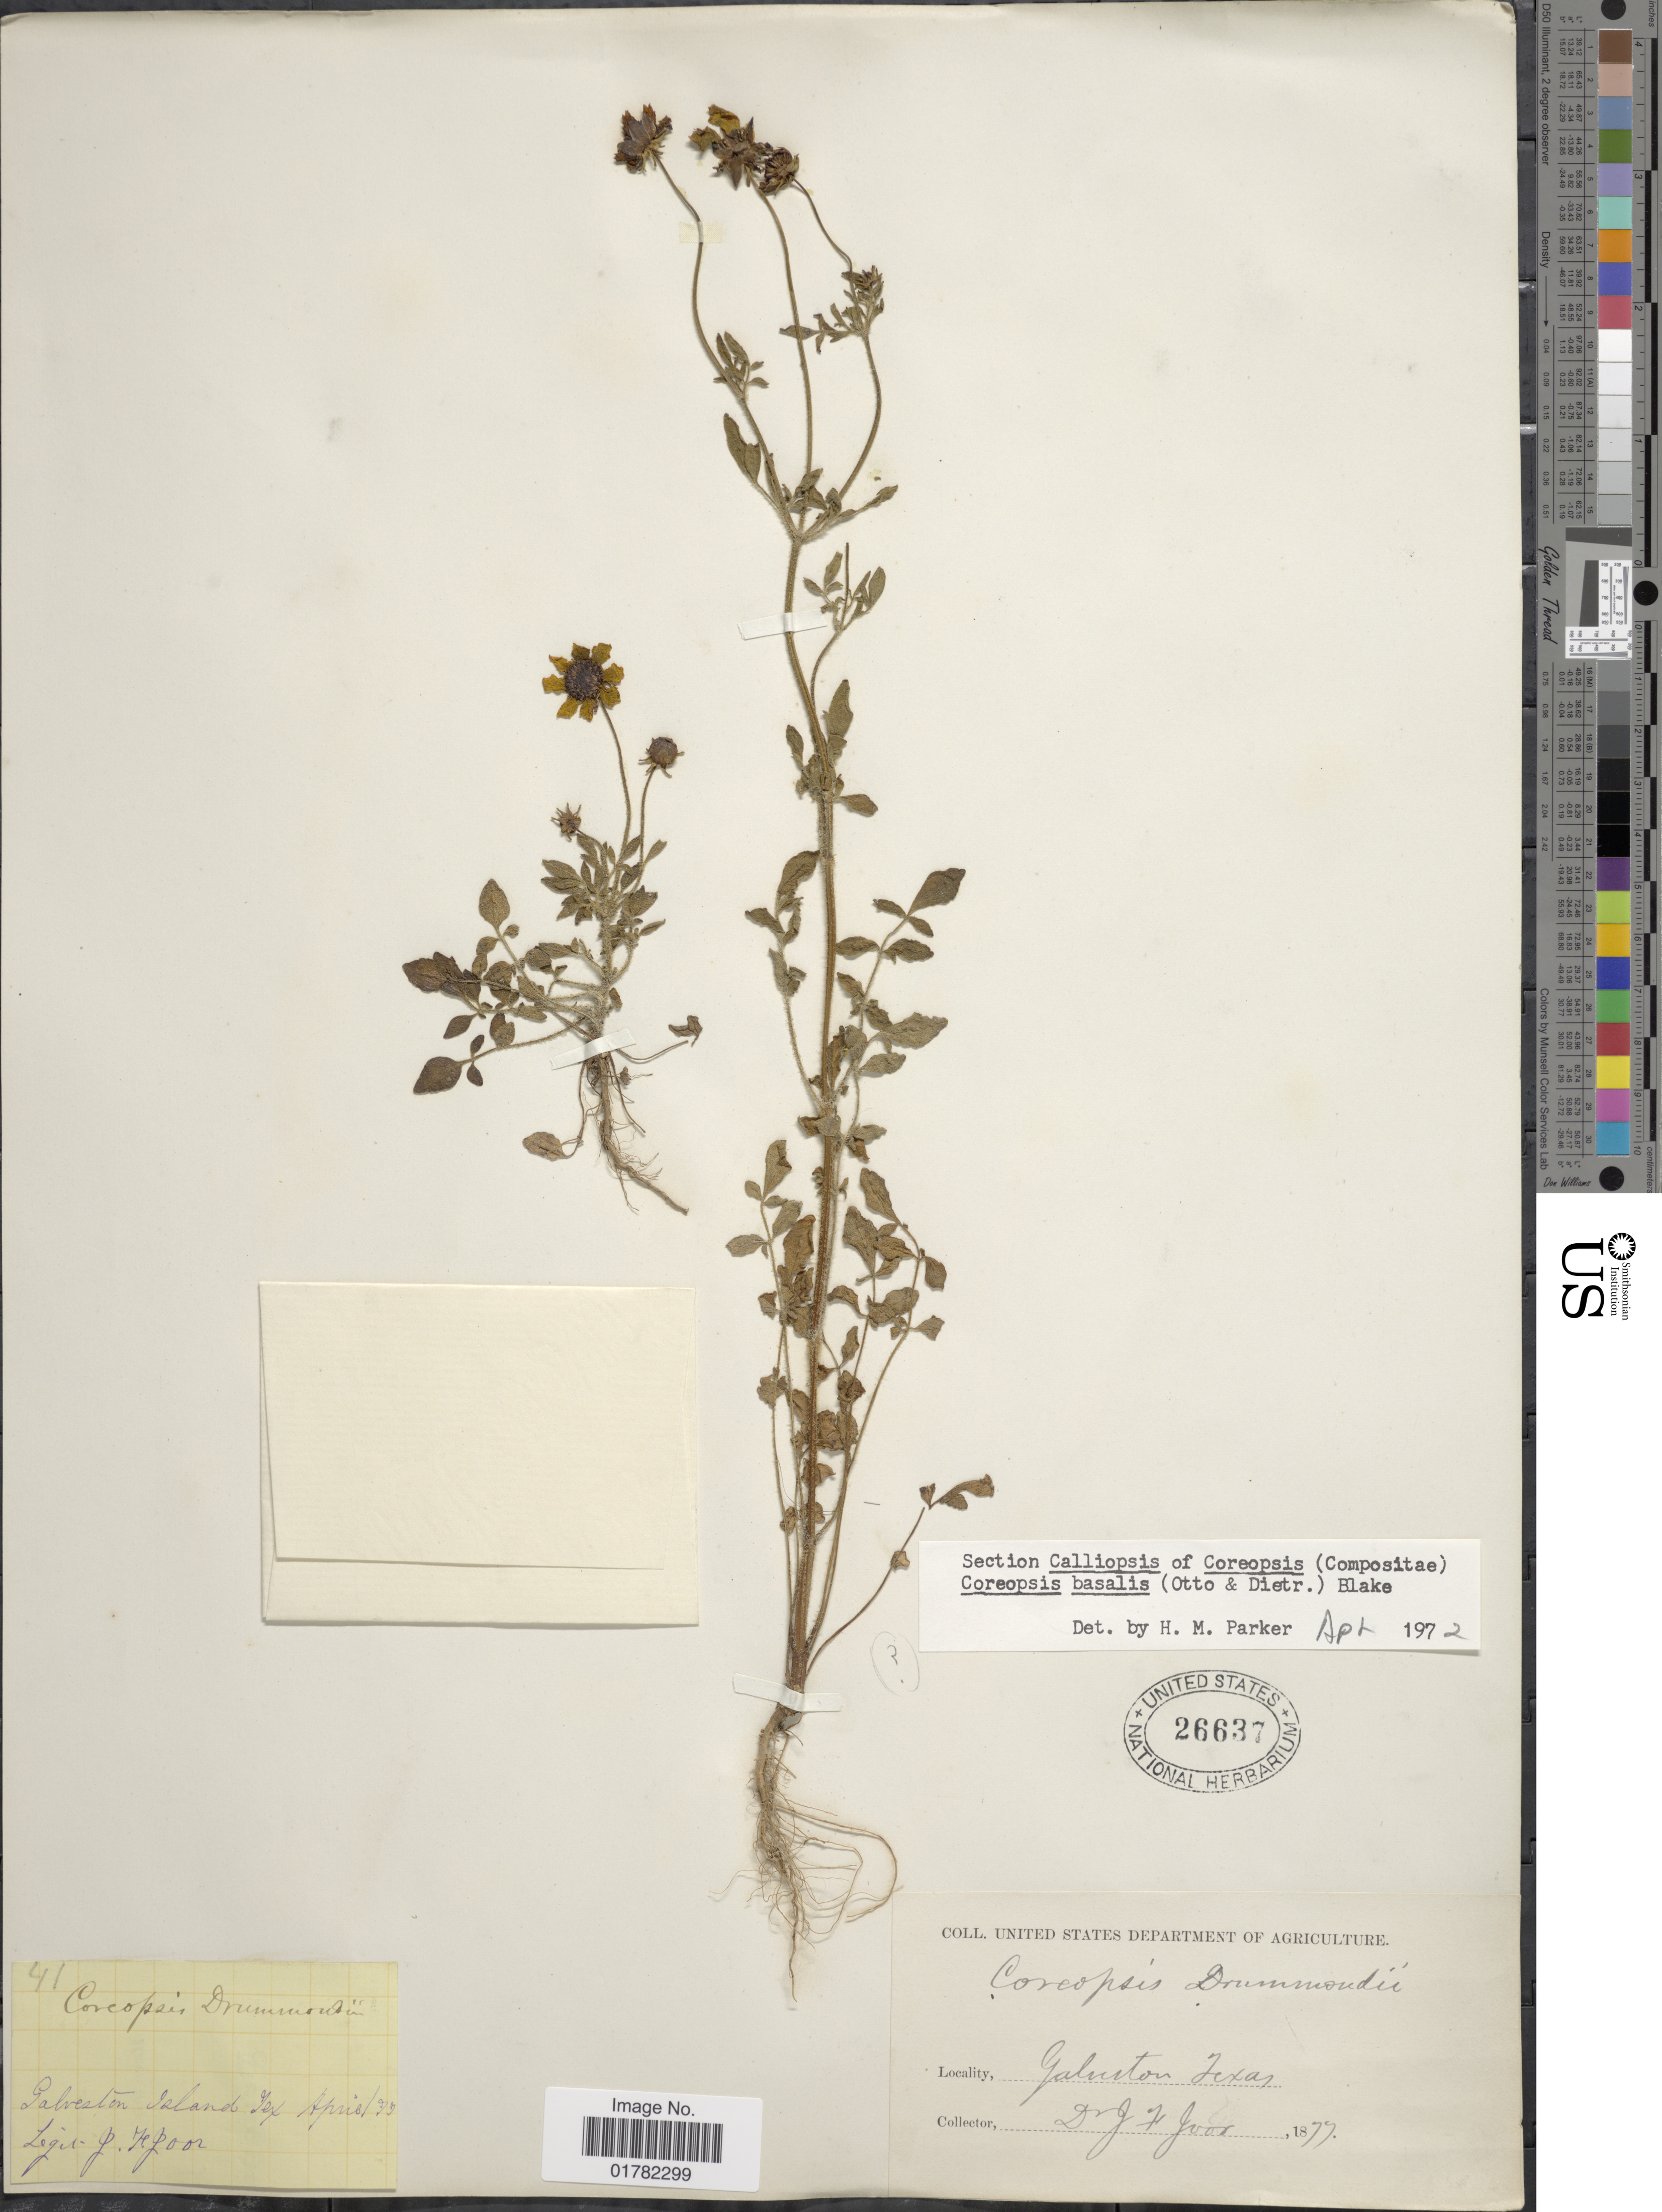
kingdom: Plantae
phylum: Tracheophyta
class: Magnoliopsida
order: Asterales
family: Asteraceae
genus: Coreopsis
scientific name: Coreopsis basalis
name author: S.F. Blake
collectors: J. F. Joor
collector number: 41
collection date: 1877-04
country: United States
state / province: Texas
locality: Galveston Island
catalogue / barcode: US 26637